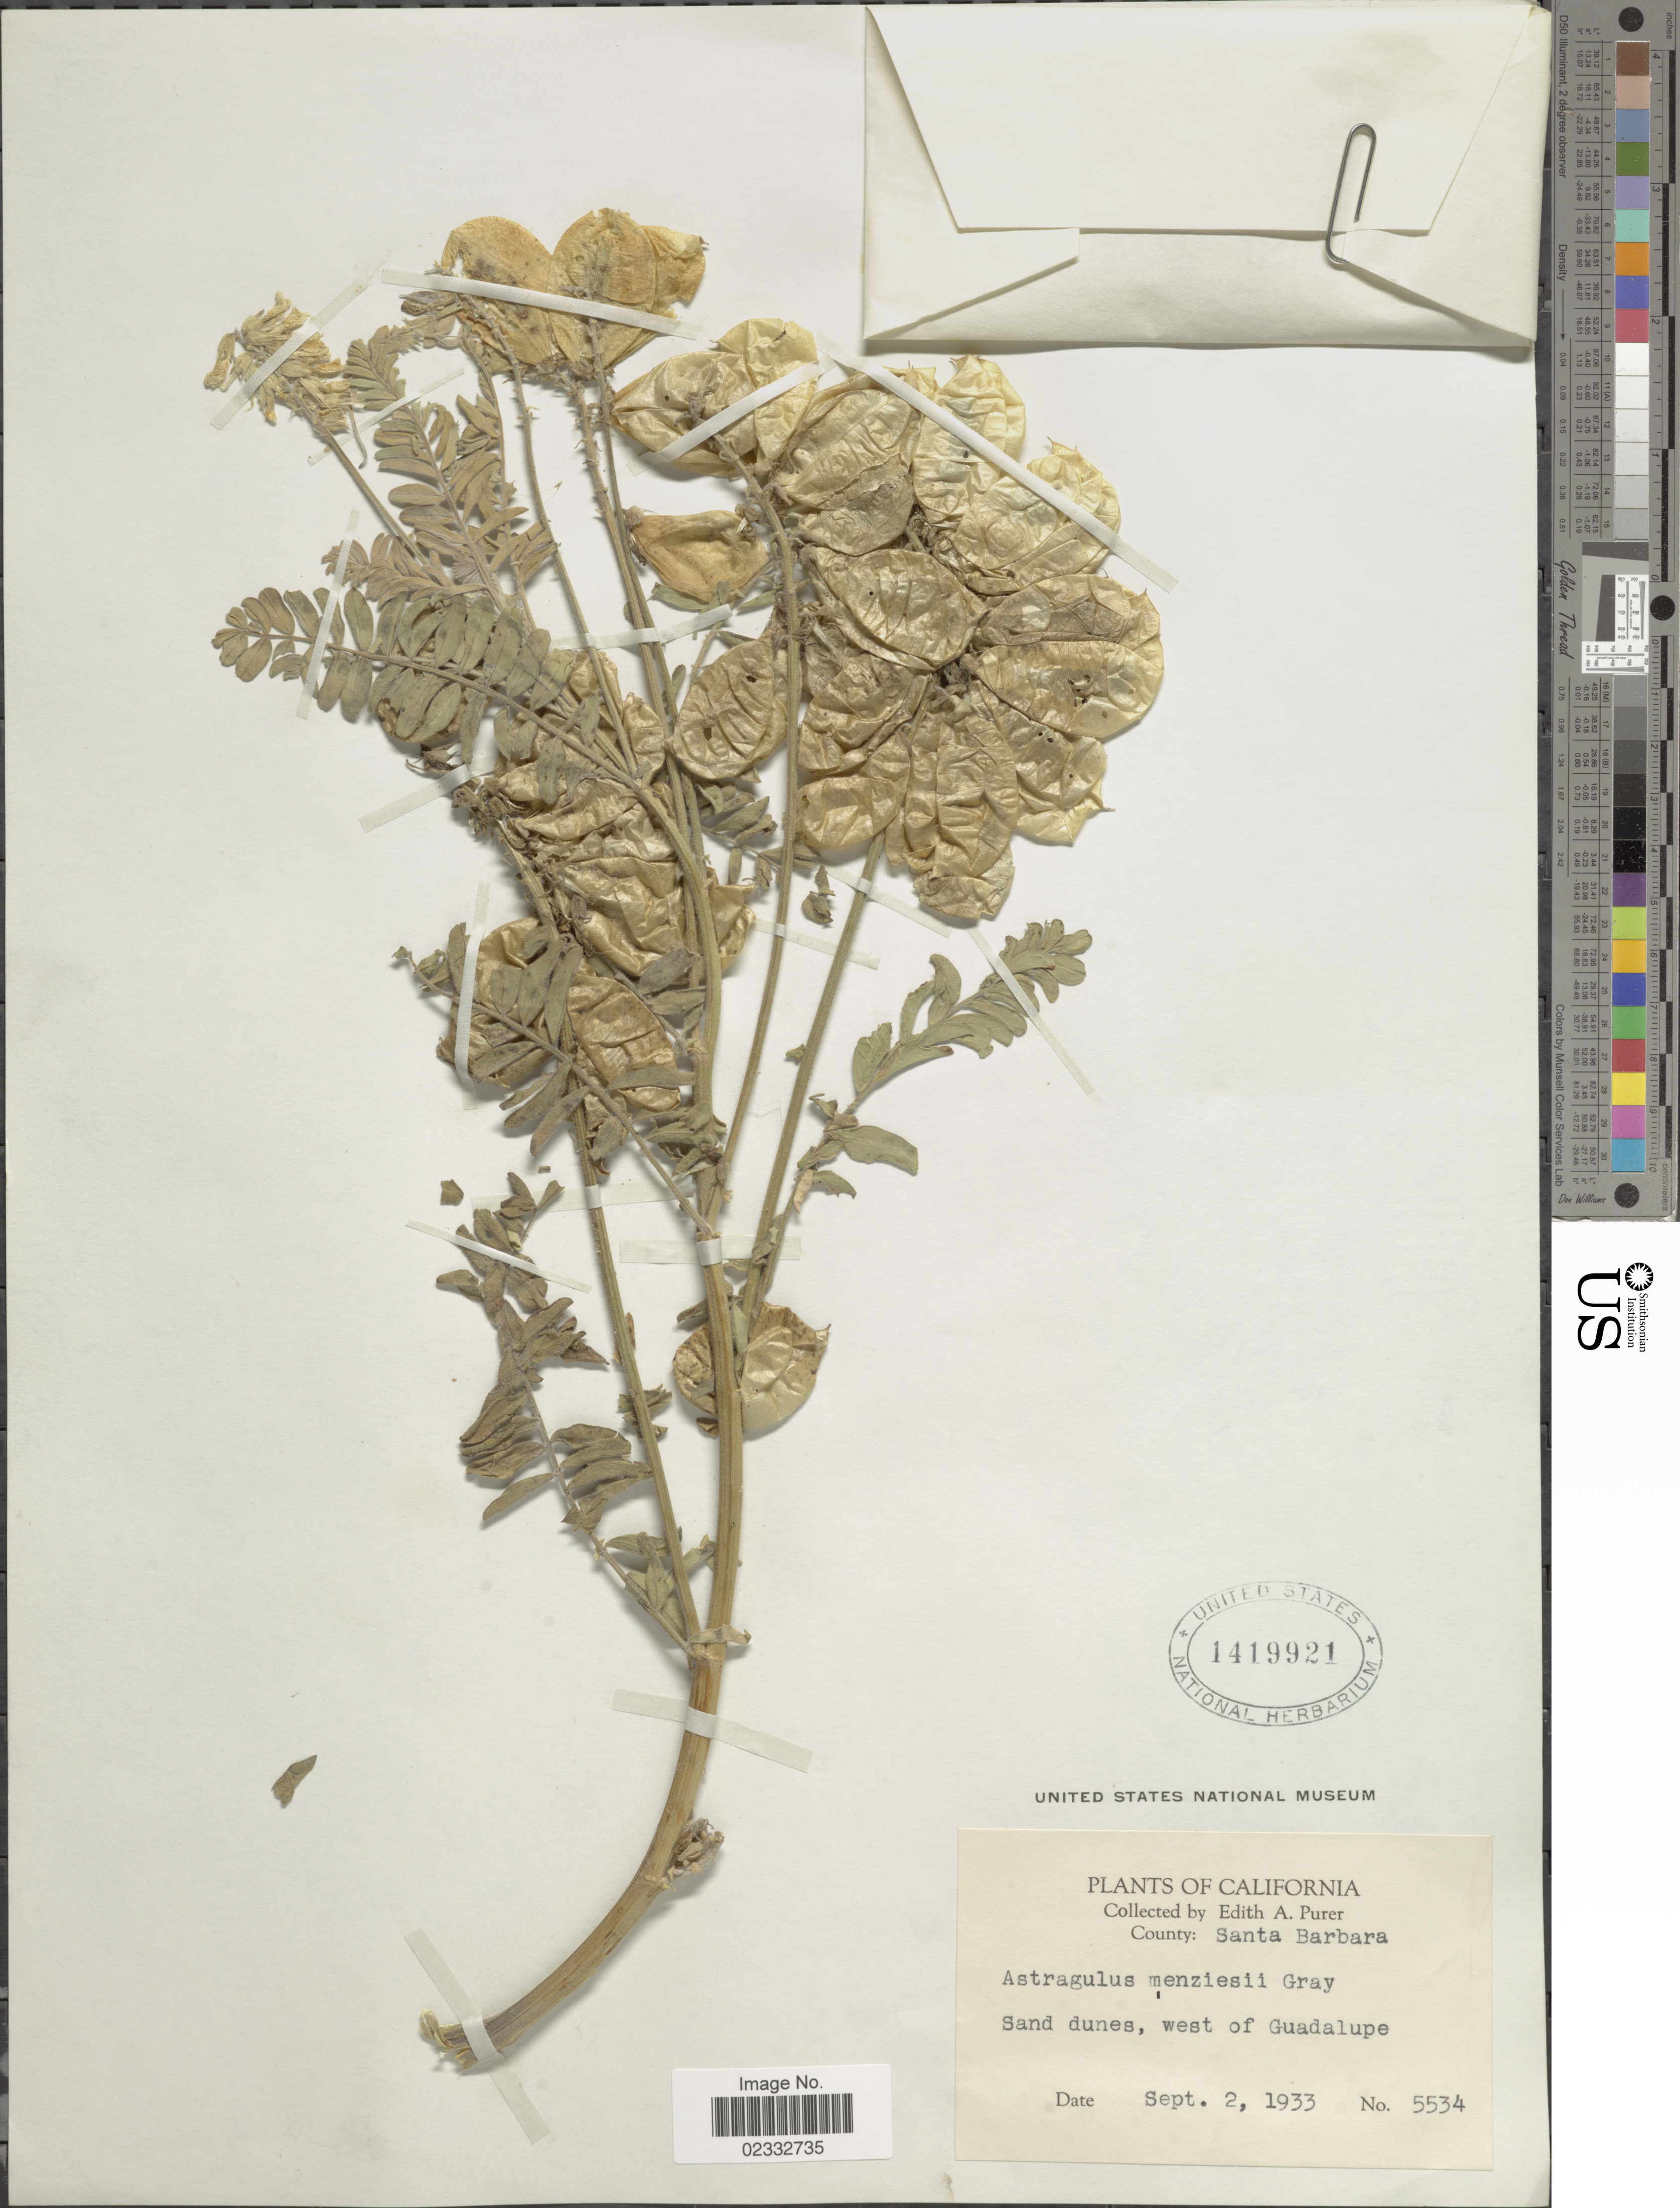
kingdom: Plantae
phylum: Tracheophyta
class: Magnoliopsida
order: Fabales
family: Fabaceae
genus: Astragalus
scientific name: Astragalus menziesii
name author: A. Gray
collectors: E. Purer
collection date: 1933-09-02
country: United States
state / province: California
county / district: Santa Barbara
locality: County: Santa Barbara, sand dunes, west of Guadalupe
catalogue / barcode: US 1419921